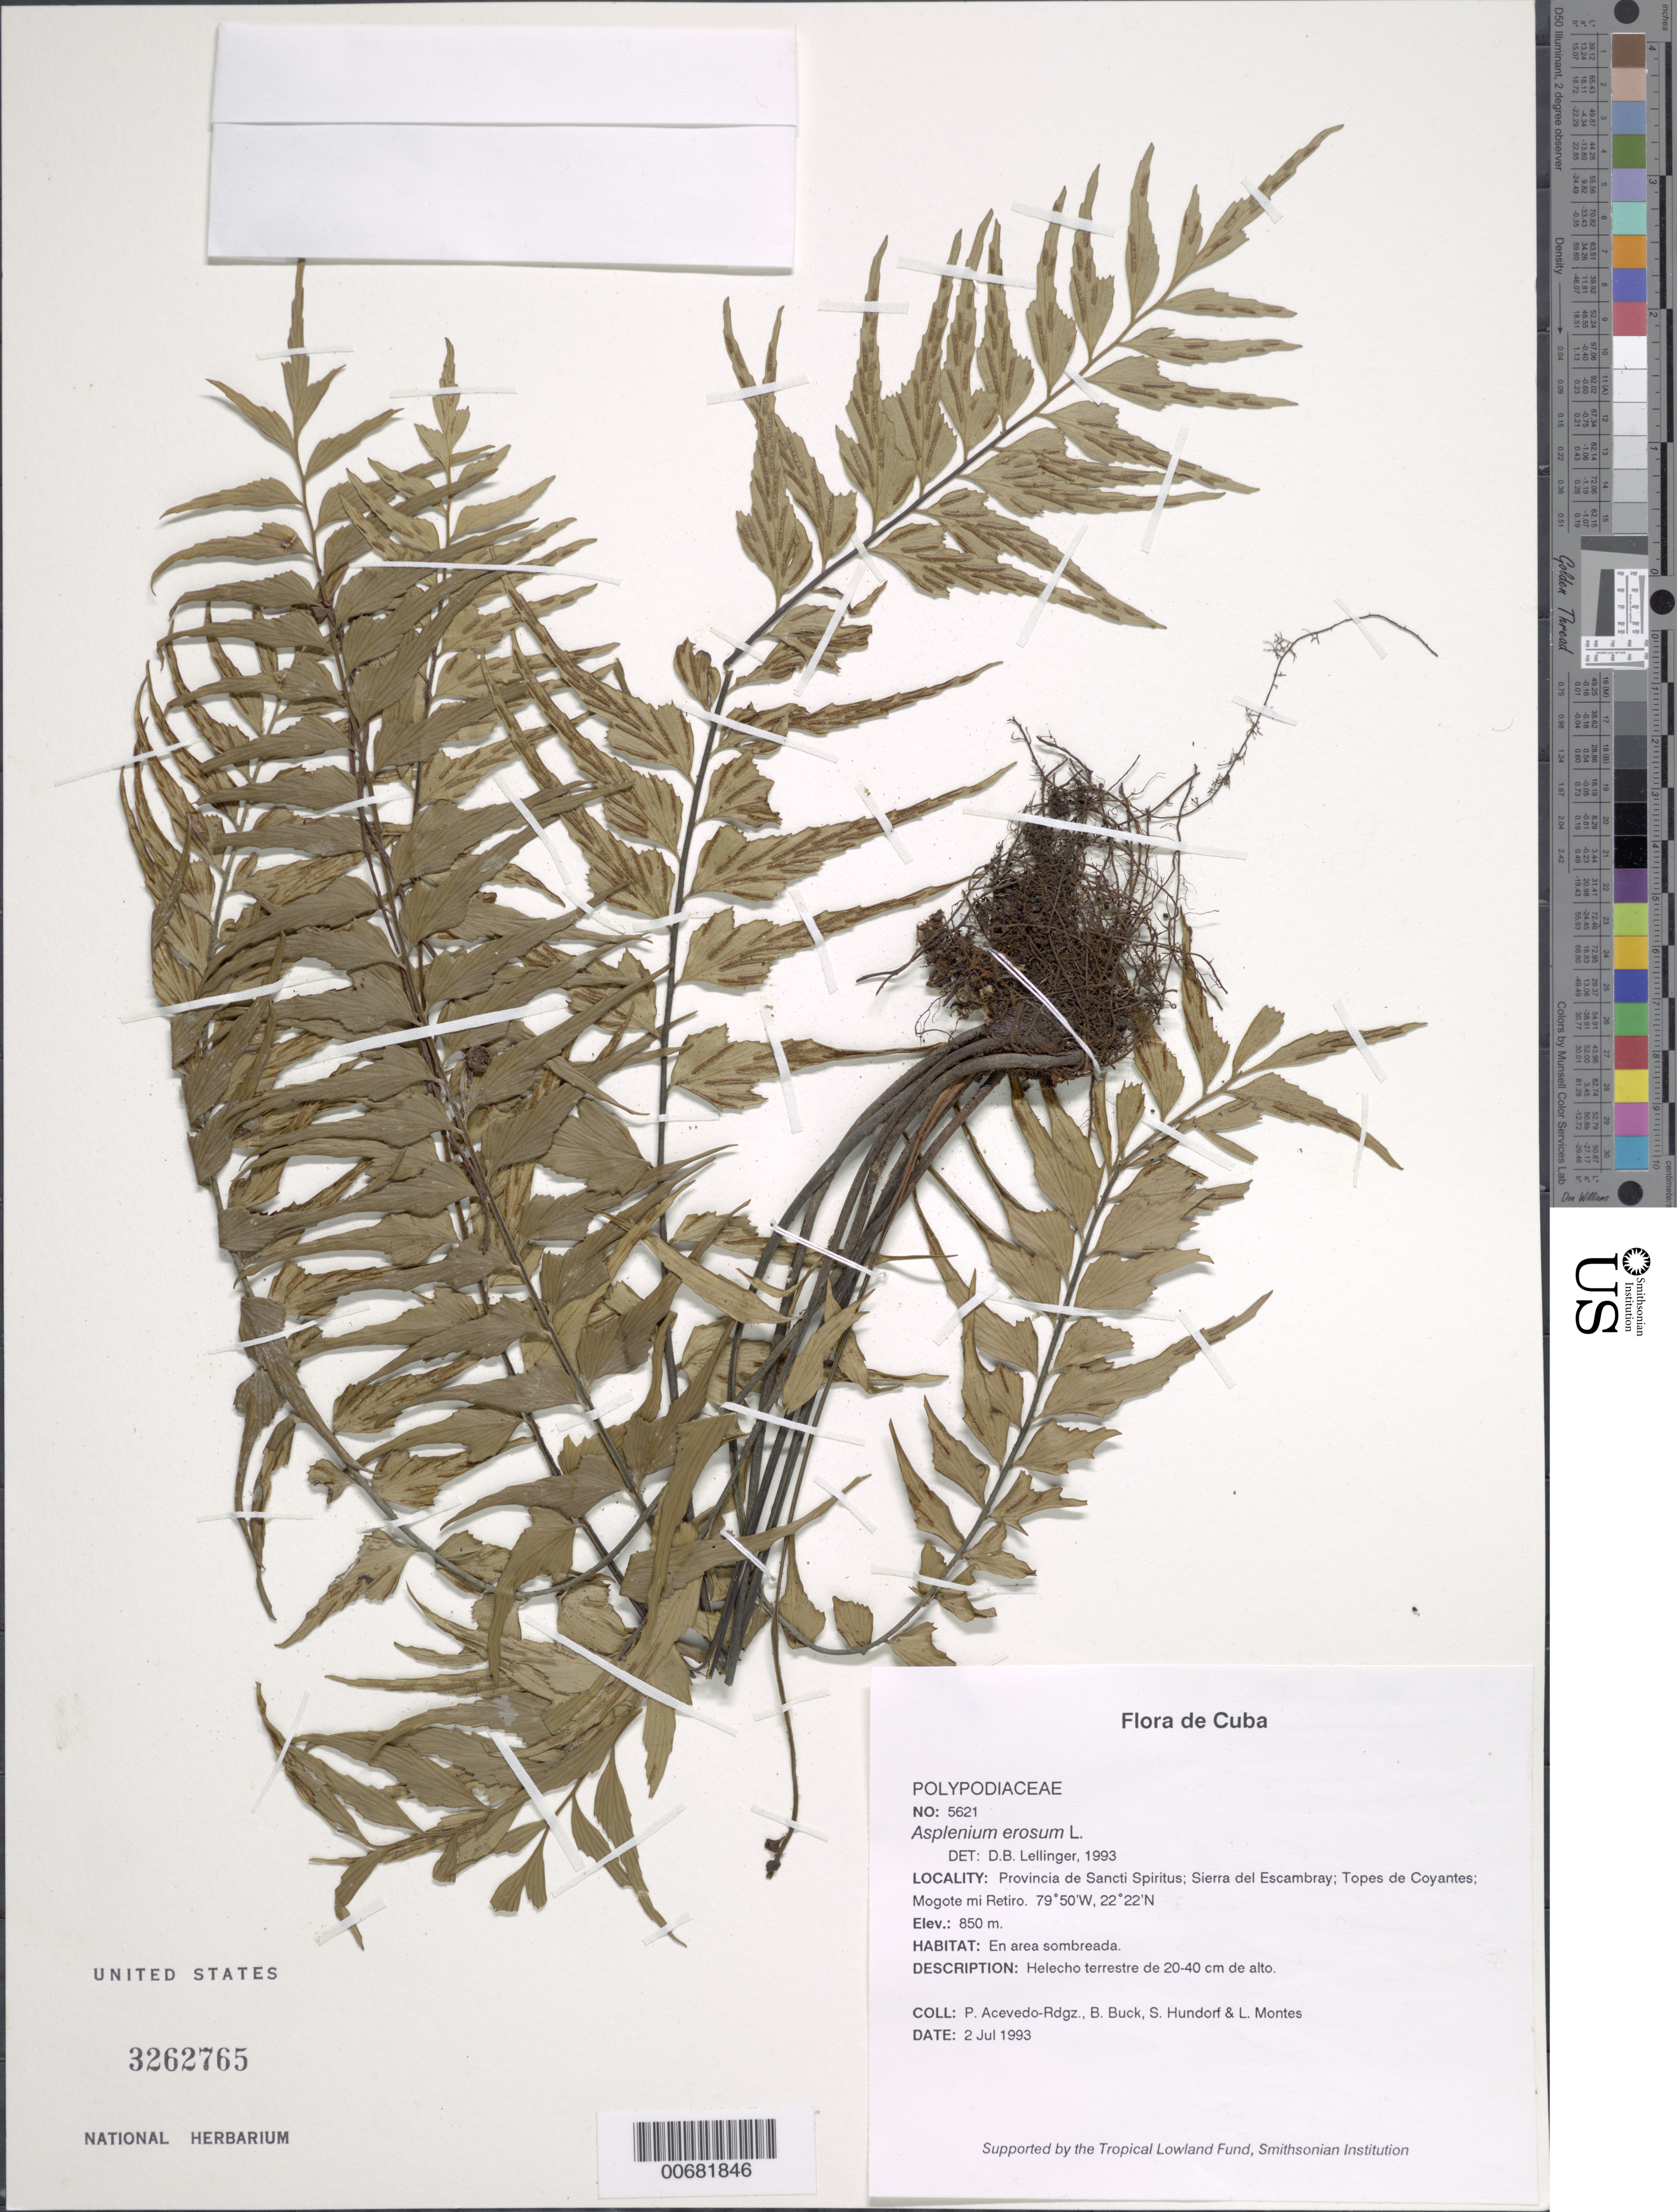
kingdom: Plantae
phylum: Tracheophyta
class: Polypodiopsida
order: Polypodiales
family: Aspleniaceae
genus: Asplenium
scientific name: Asplenium erosum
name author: L.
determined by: Lellinger, David B., (BOT), Smithsonian Institution - National Museum of Natural History (UNITED STATES)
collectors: P. Acevedo-Rodr., B. Buck, S. Hundorf & L. Montes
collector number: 5621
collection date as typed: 02 Jul 1993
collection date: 1993-07-02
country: Cuba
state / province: Sancti Spiritus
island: Cuba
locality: Sierra del Escambray; Topes de Coyantes; Mogote mi Retiro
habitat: En area sombreada.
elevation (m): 850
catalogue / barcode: US 3262765